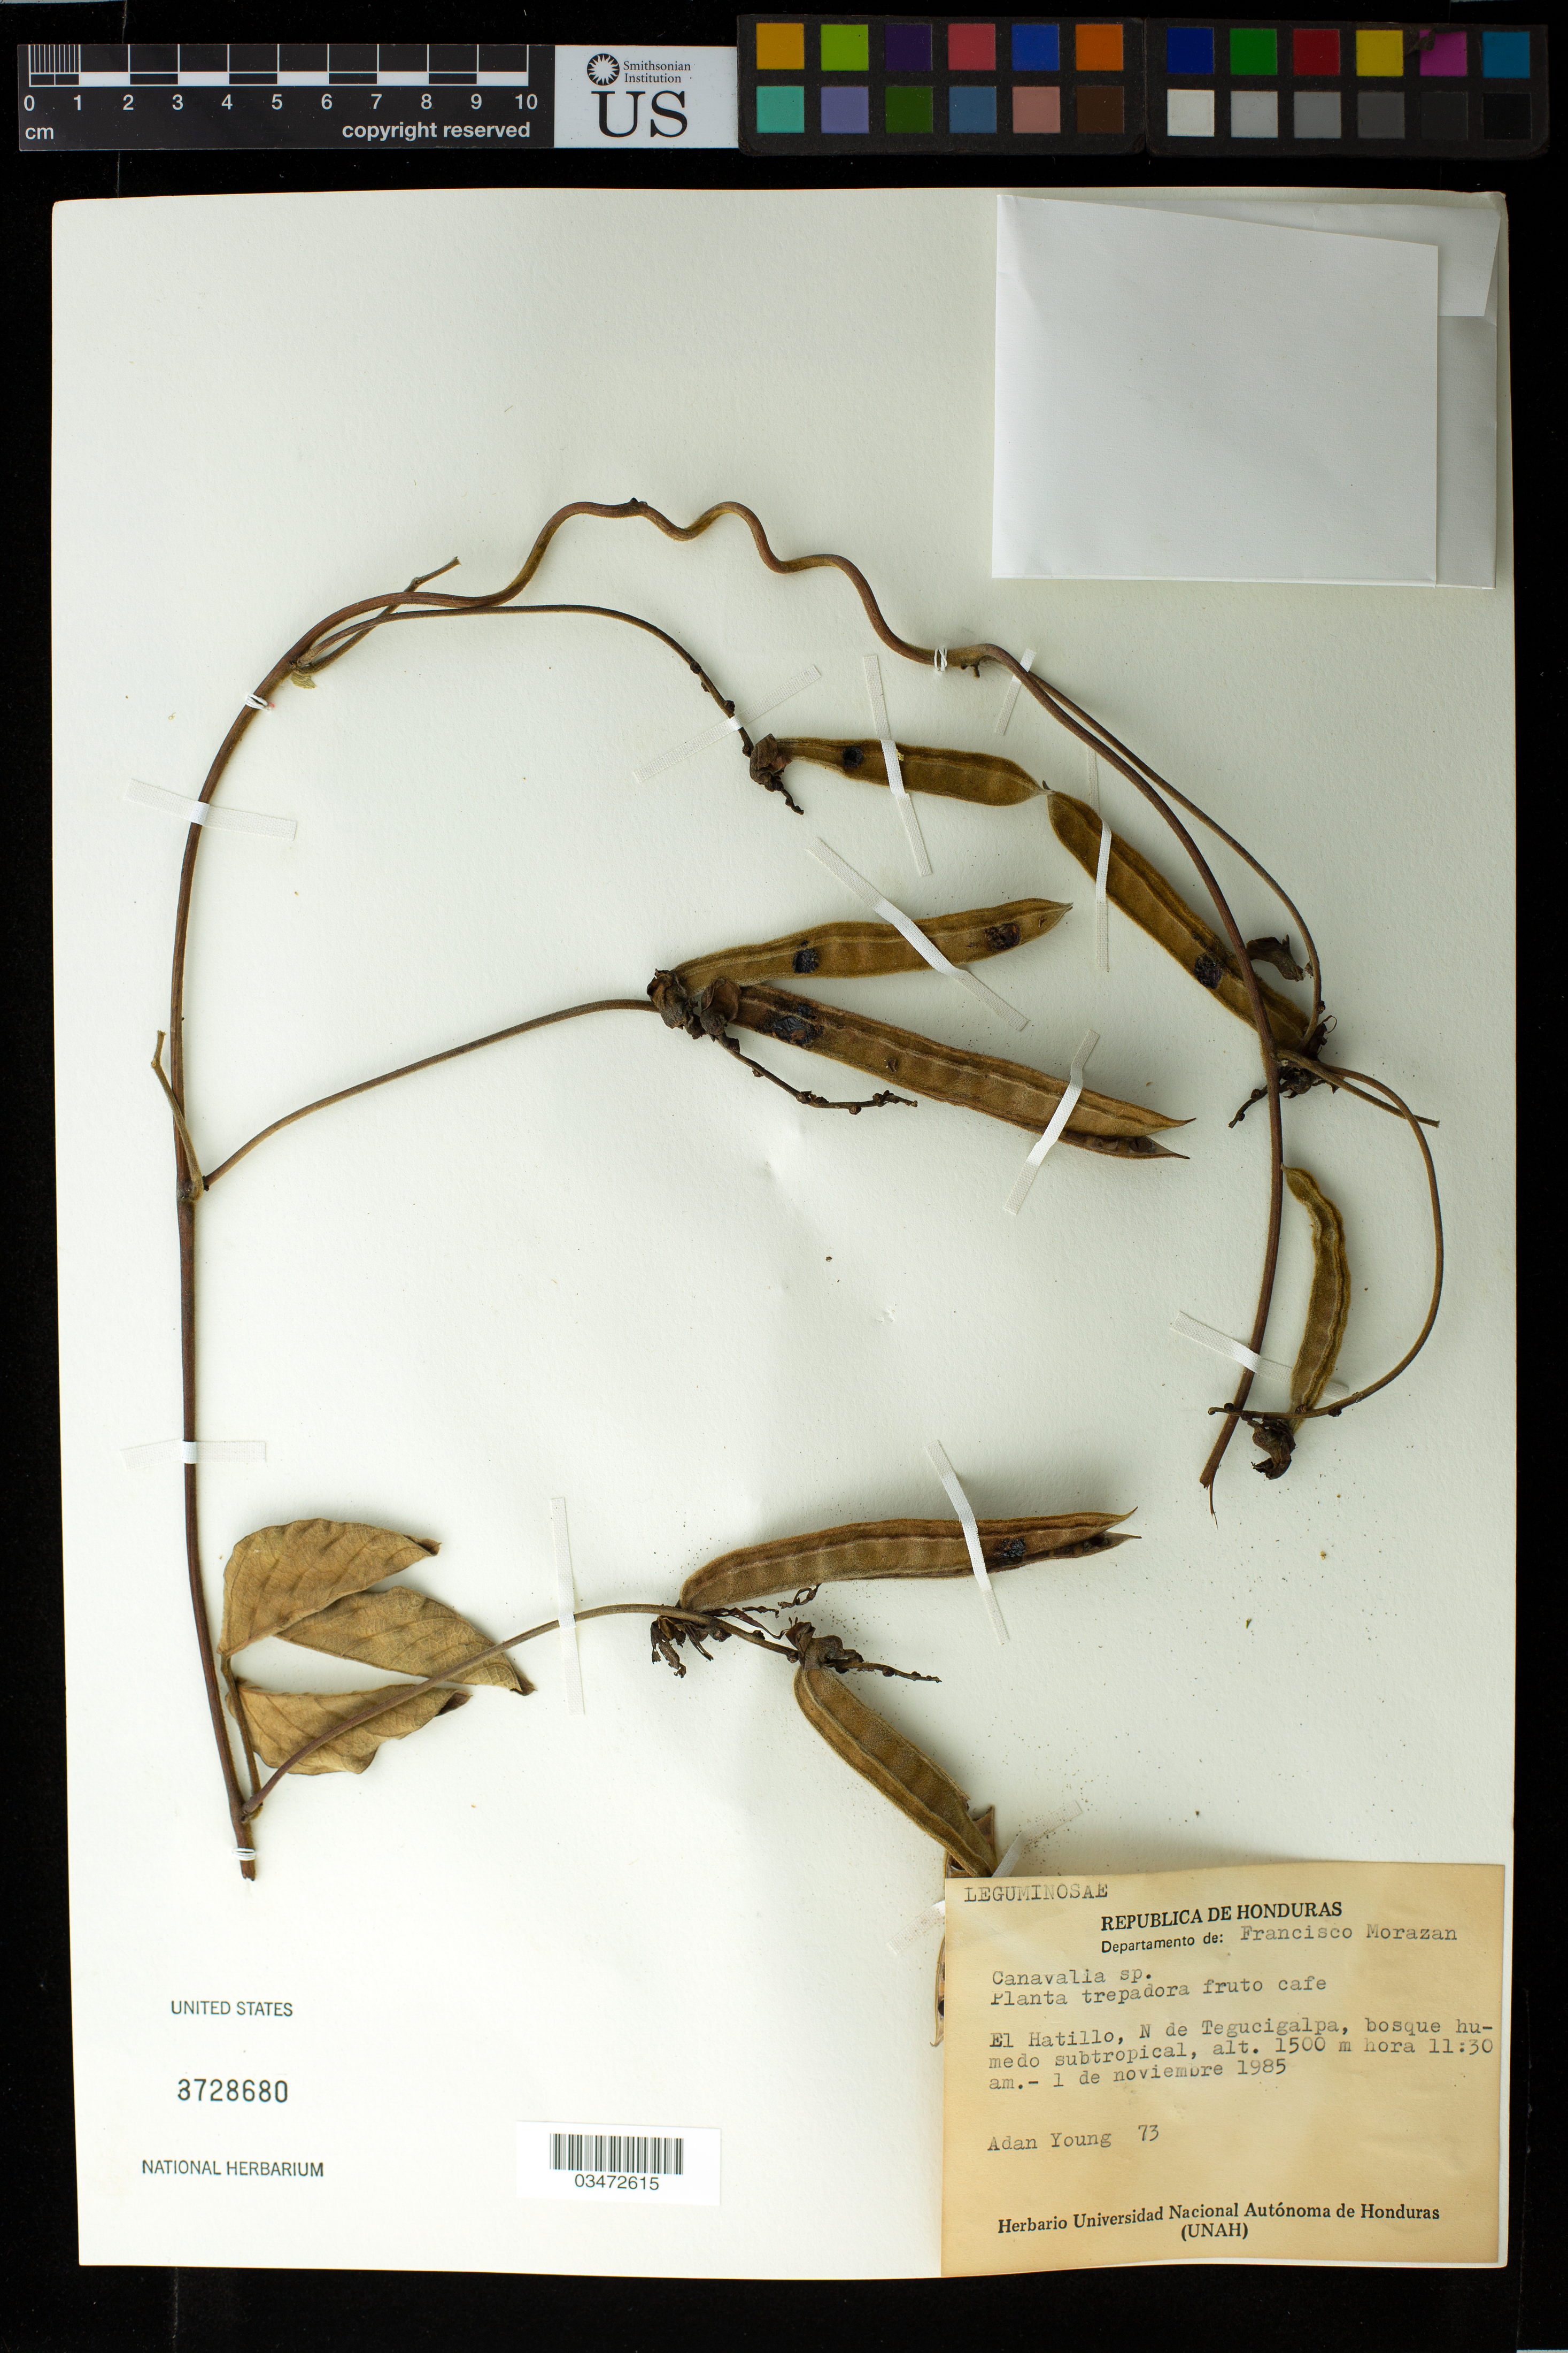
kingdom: Plantae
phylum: Tracheophyta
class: Magnoliopsida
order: Fabales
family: Fabaceae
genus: Canavalia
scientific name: Canavalia palmeri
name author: (Piper) Standl.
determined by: Strong, Mark T., (BOT), Smithsonian Institution - National Museum of Natural History (UNITED STATES)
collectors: A. Young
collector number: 73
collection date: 1985-11-01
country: Honduras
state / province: Fco. Morazán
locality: El Hatillo, N de Tegucigalpa, bosque humedo subtropical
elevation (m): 1500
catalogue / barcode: US 3728680